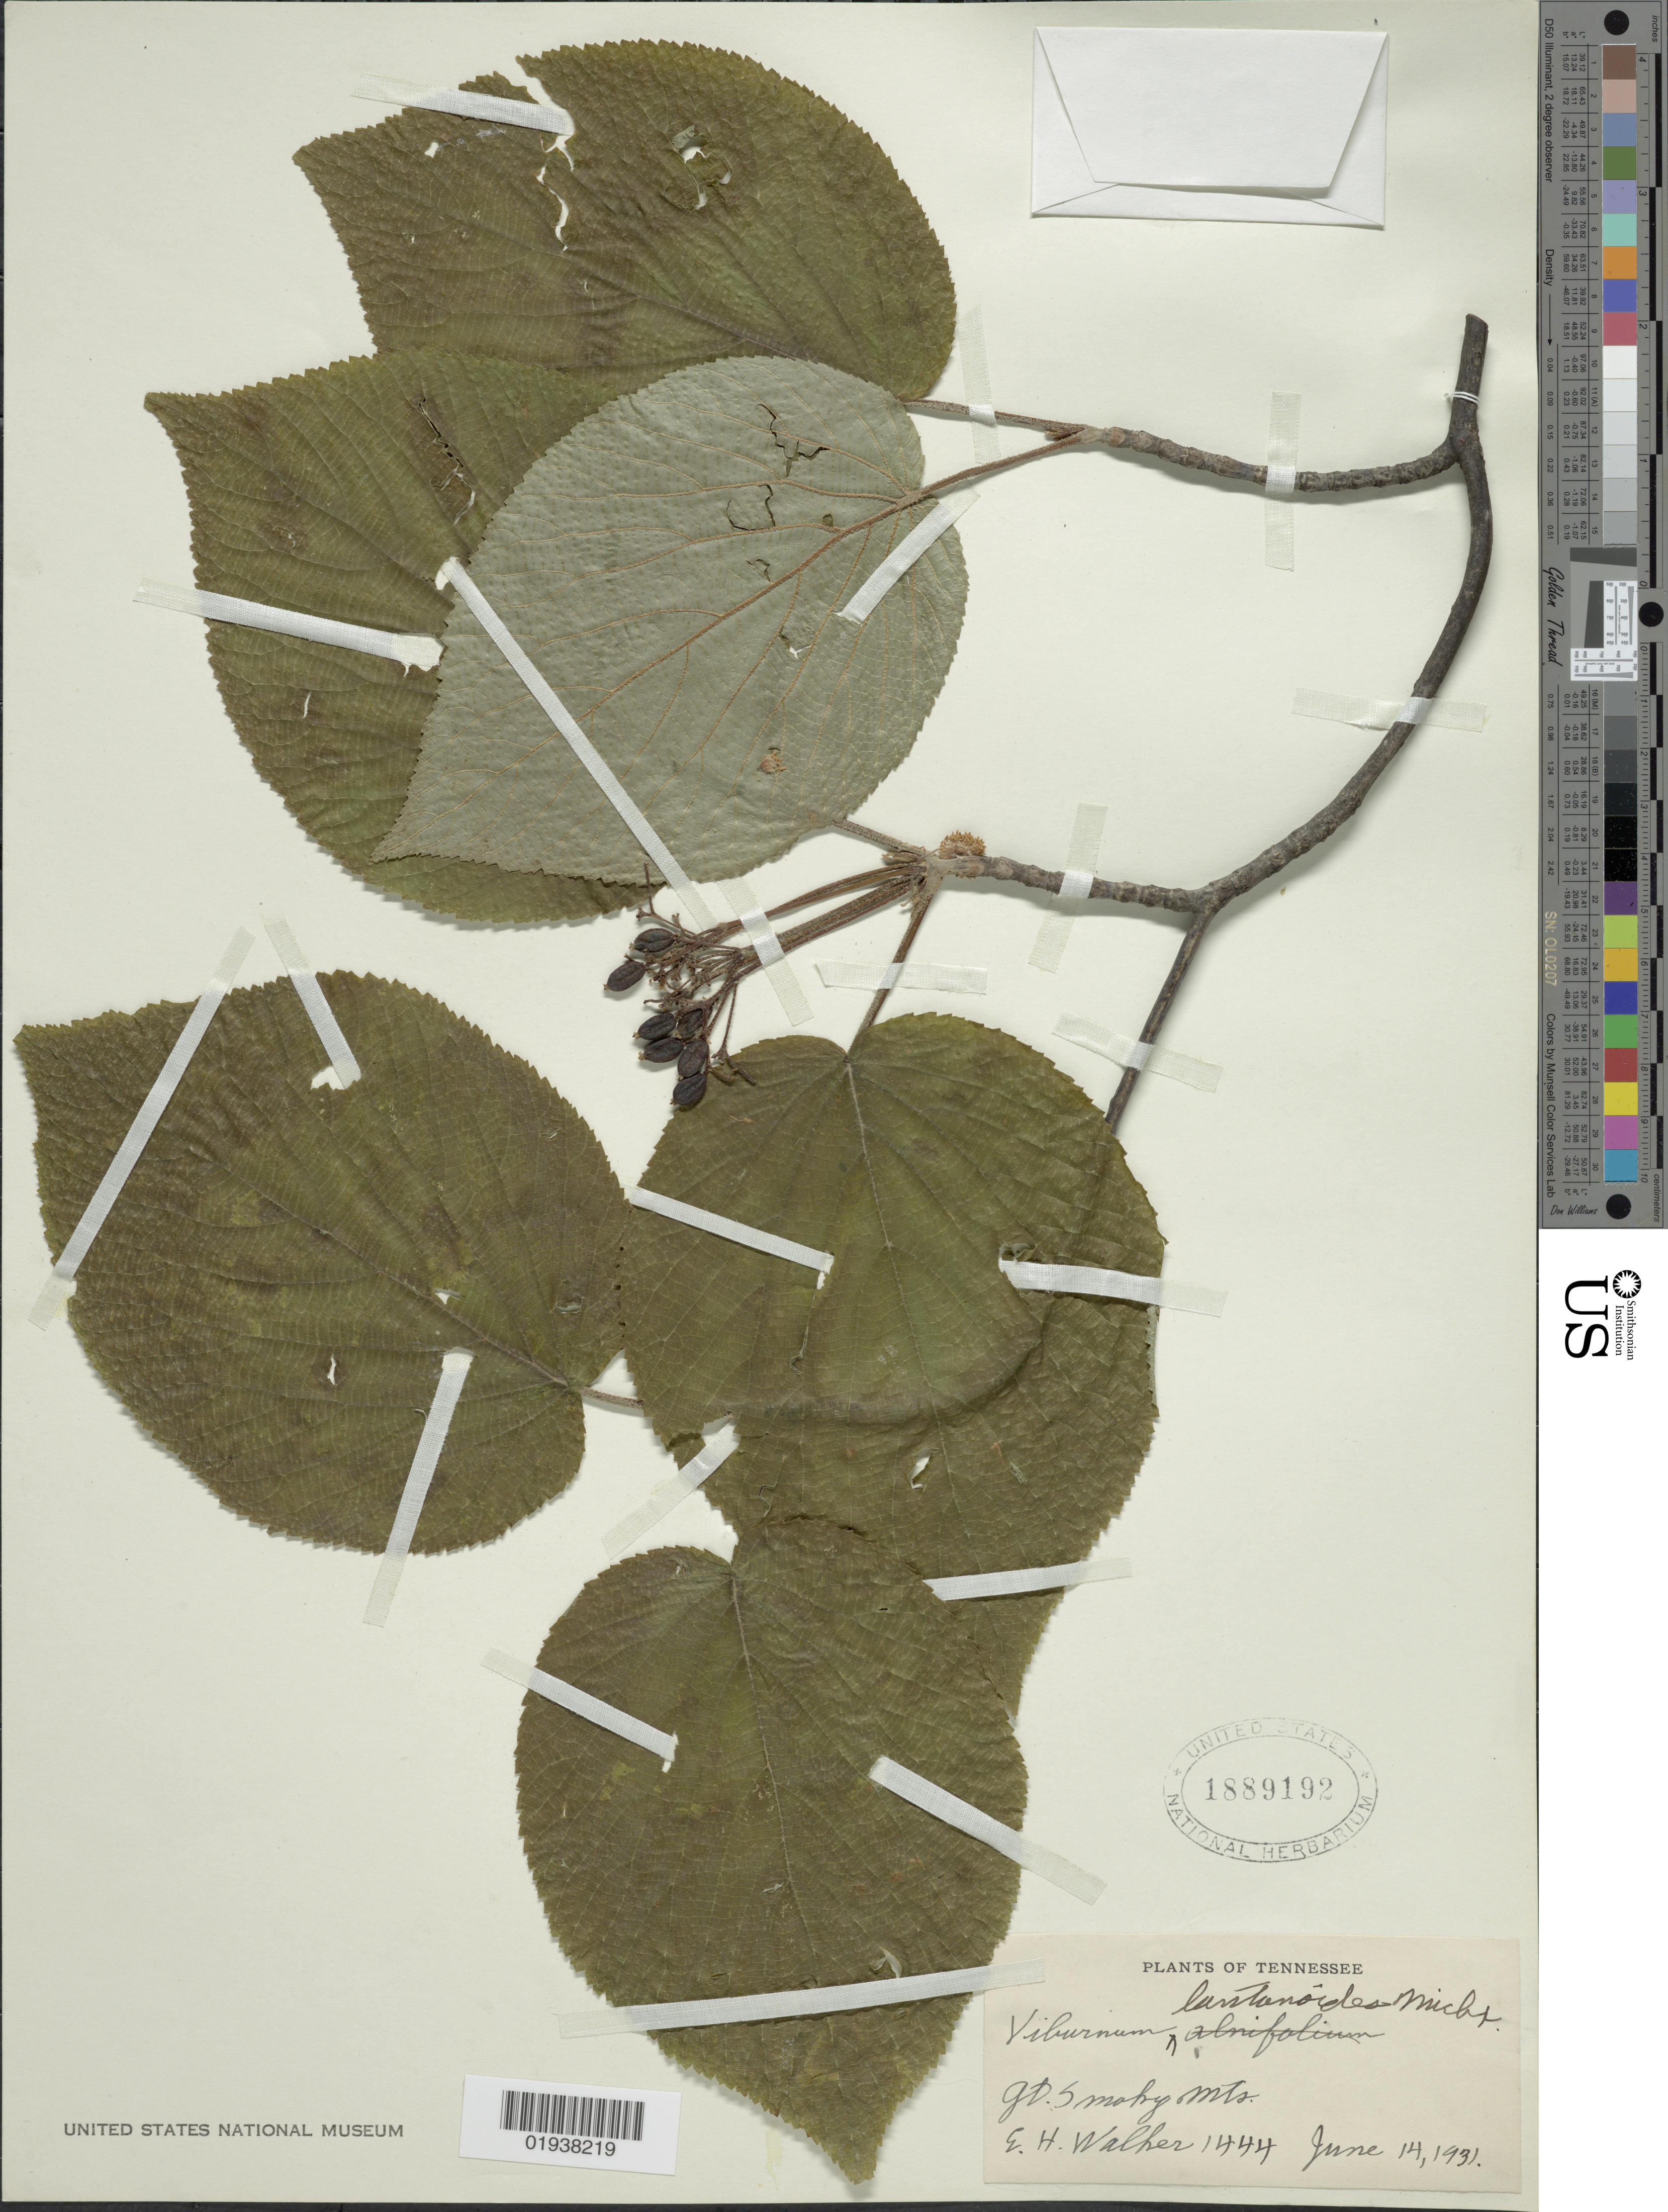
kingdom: Plantae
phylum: Tracheophyta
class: Magnoliopsida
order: Dipsacales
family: Viburnaceae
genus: Viburnum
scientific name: Viburnum alnifolium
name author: Marshall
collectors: E. H. Walker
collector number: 1444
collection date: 1931-06-14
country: United States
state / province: Tennessee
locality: Gt. Smoky Mts.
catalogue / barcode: US 1889192